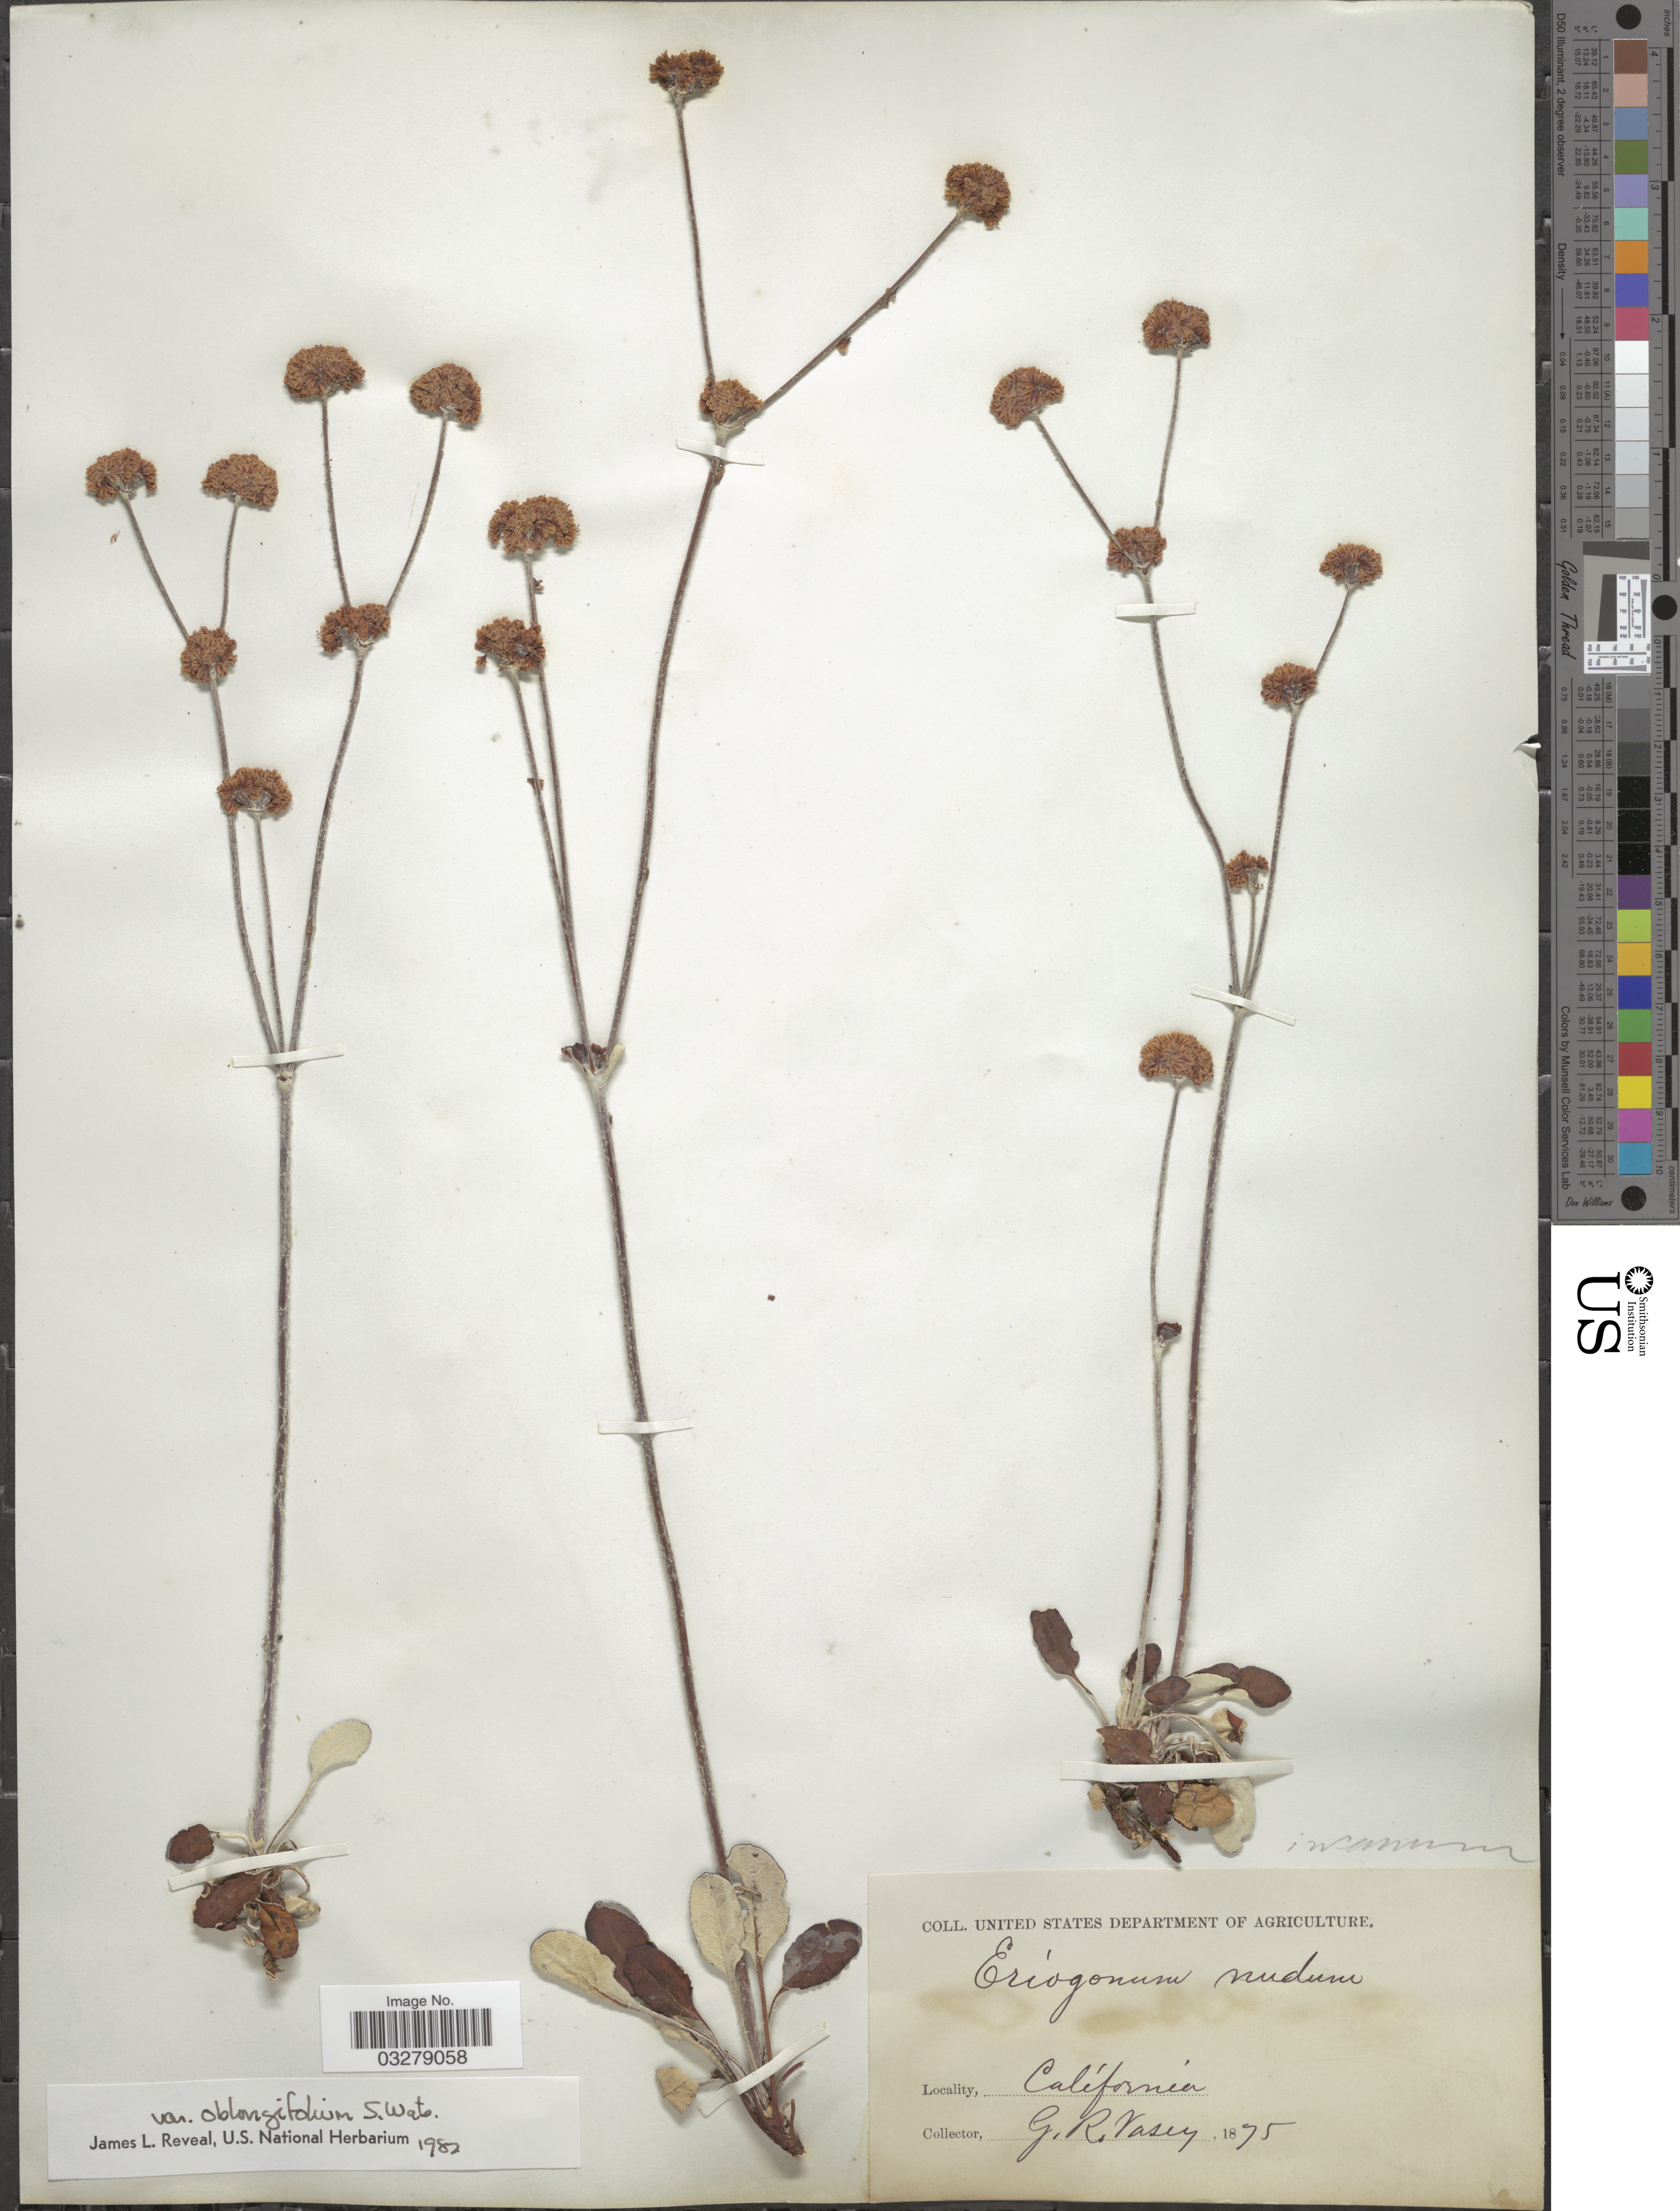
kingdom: Plantae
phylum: Tracheophyta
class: Magnoliopsida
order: Caryophyllales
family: Polygonaceae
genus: Eriogonum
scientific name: Eriogonum nudum var. oblongifolium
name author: Douglas ex Benth.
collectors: G. R. Vasey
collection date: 1875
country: United States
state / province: California